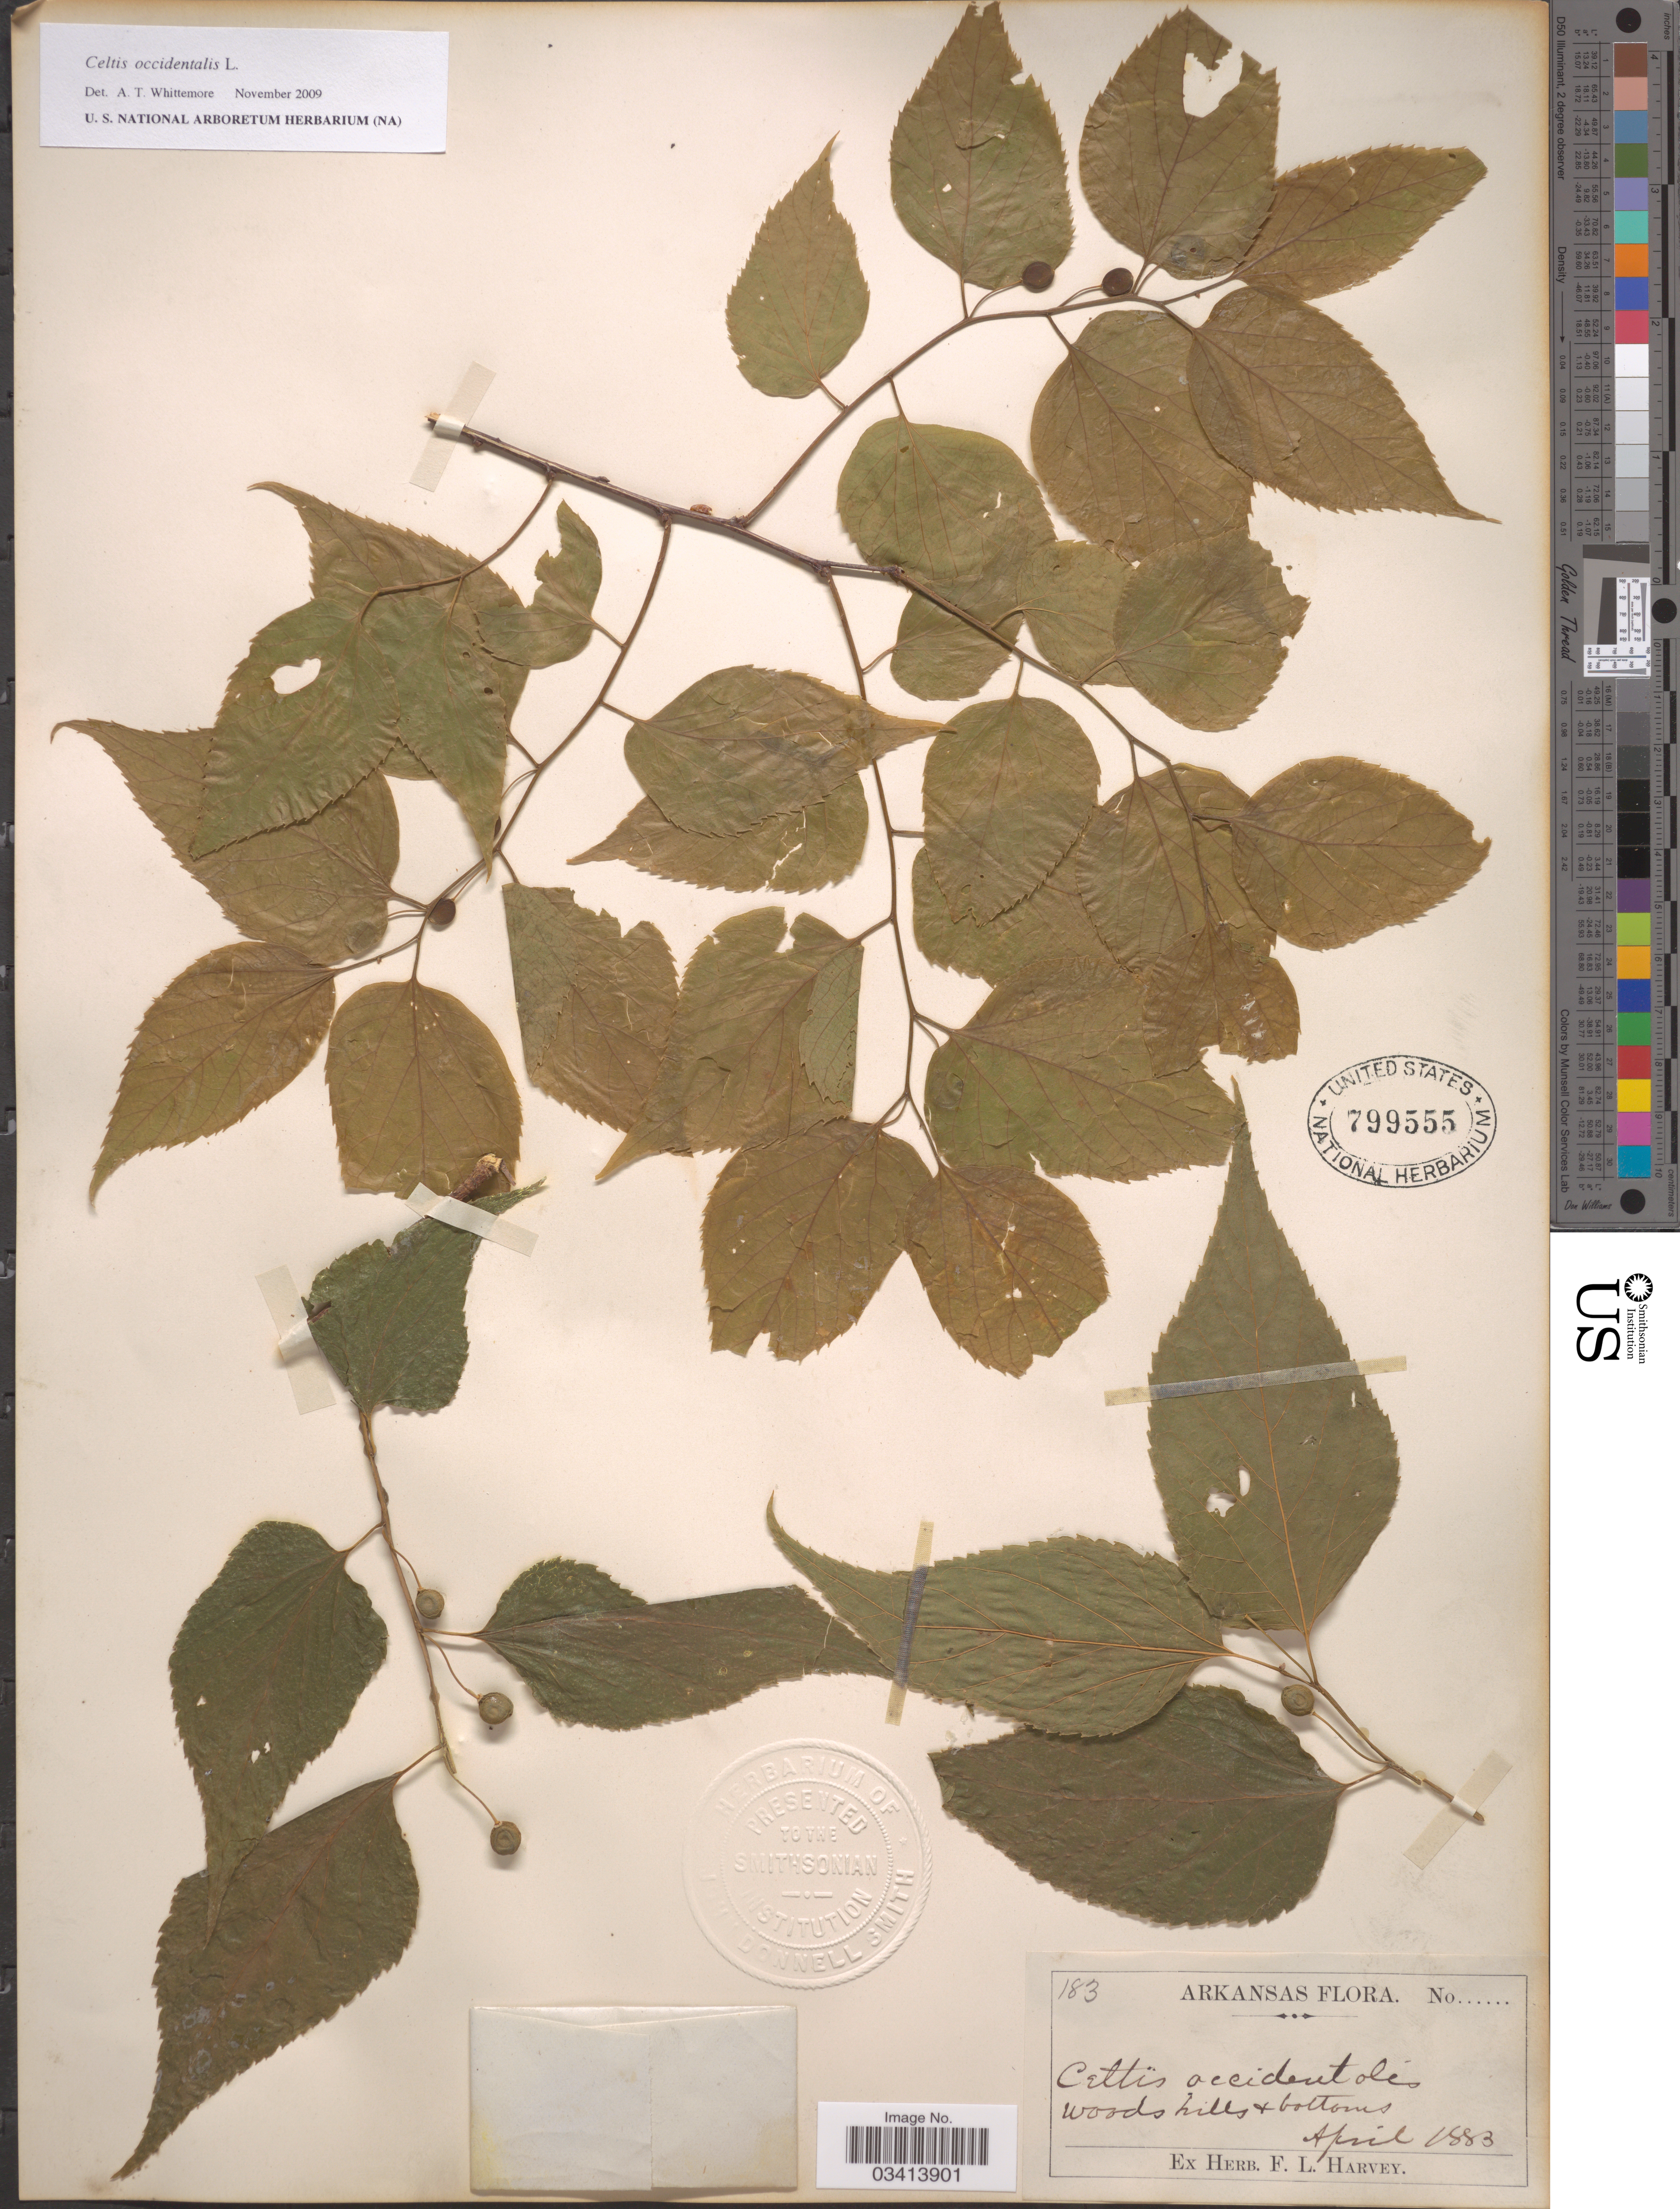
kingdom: Plantae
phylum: Tracheophyta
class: Magnoliopsida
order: Rosales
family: Cannabaceae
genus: Celtis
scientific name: Celtis occidentalis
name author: L.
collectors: ex herb. F. L. Harvey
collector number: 183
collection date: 1883-04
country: United States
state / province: Arkansas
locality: Woods, hills & bottoms.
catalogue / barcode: US 799555